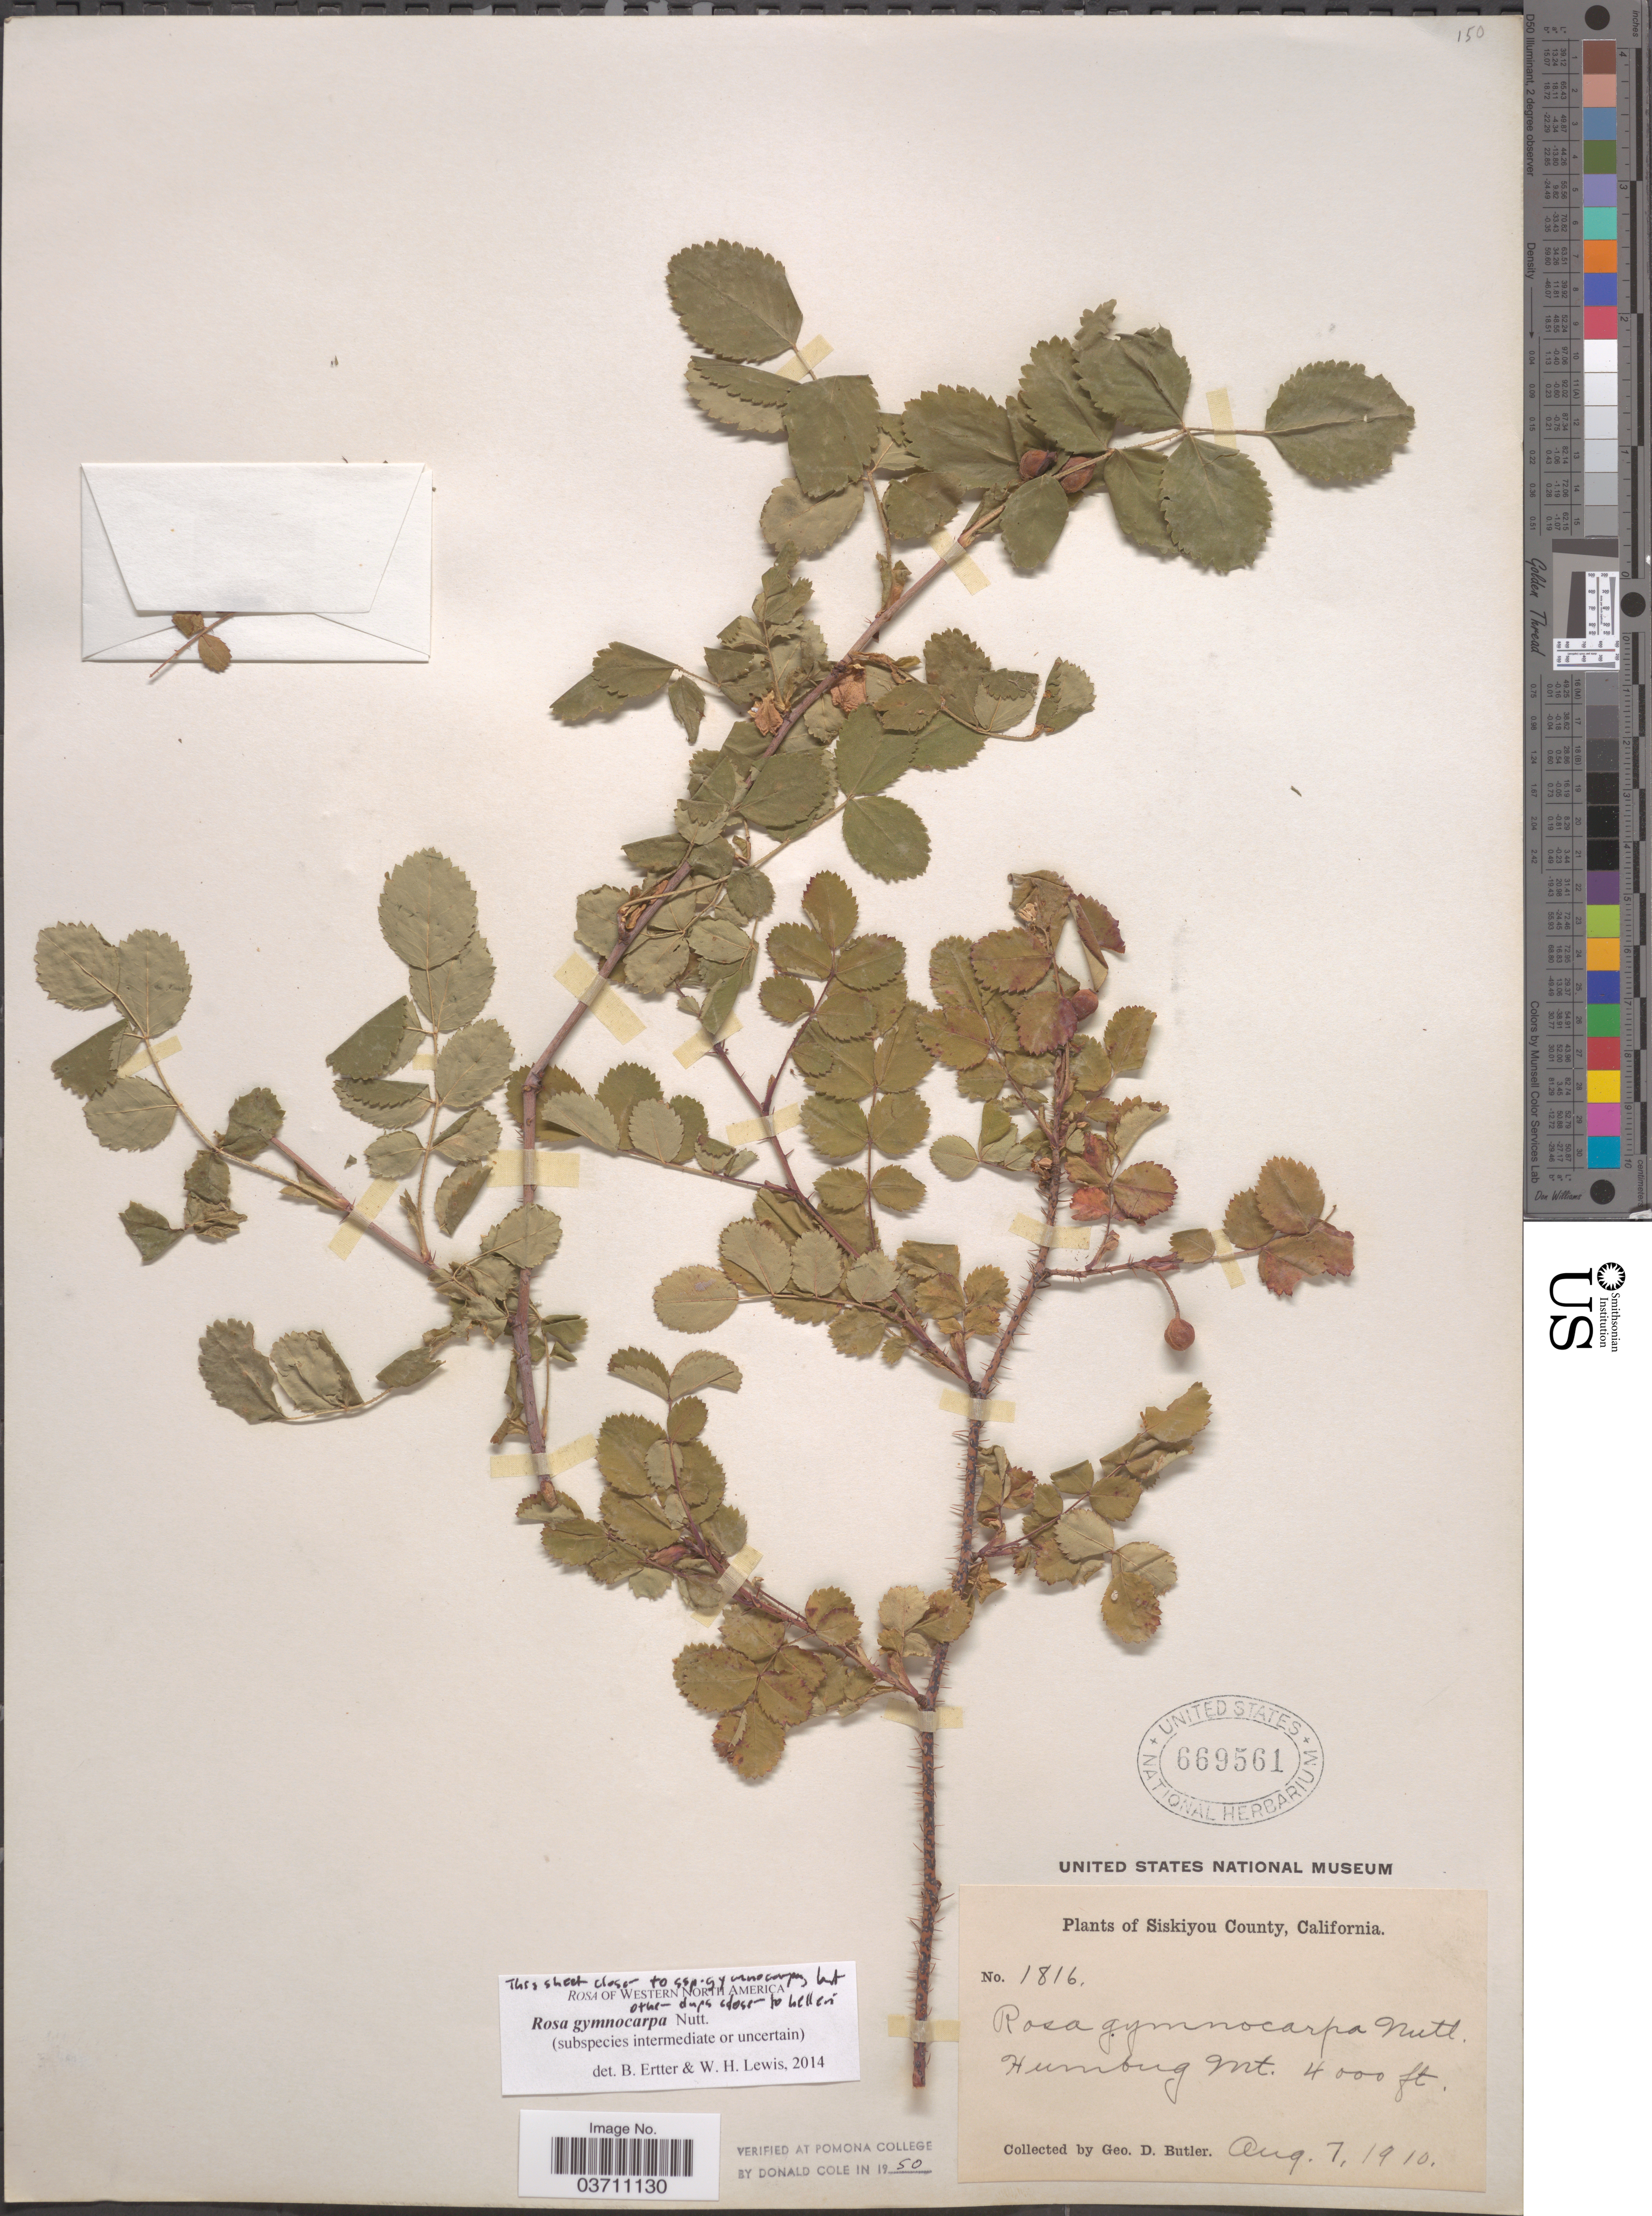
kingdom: Plantae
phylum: Tracheophyta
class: Magnoliopsida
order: Rosales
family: Rosaceae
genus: Rosa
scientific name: Rosa gymnocarpa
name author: Nutt.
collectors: G. D. Butler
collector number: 1816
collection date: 1910-08-07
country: United States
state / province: California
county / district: Siskiyou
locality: Siskiyou County. Humbug Mt.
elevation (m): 1219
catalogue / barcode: US 669561